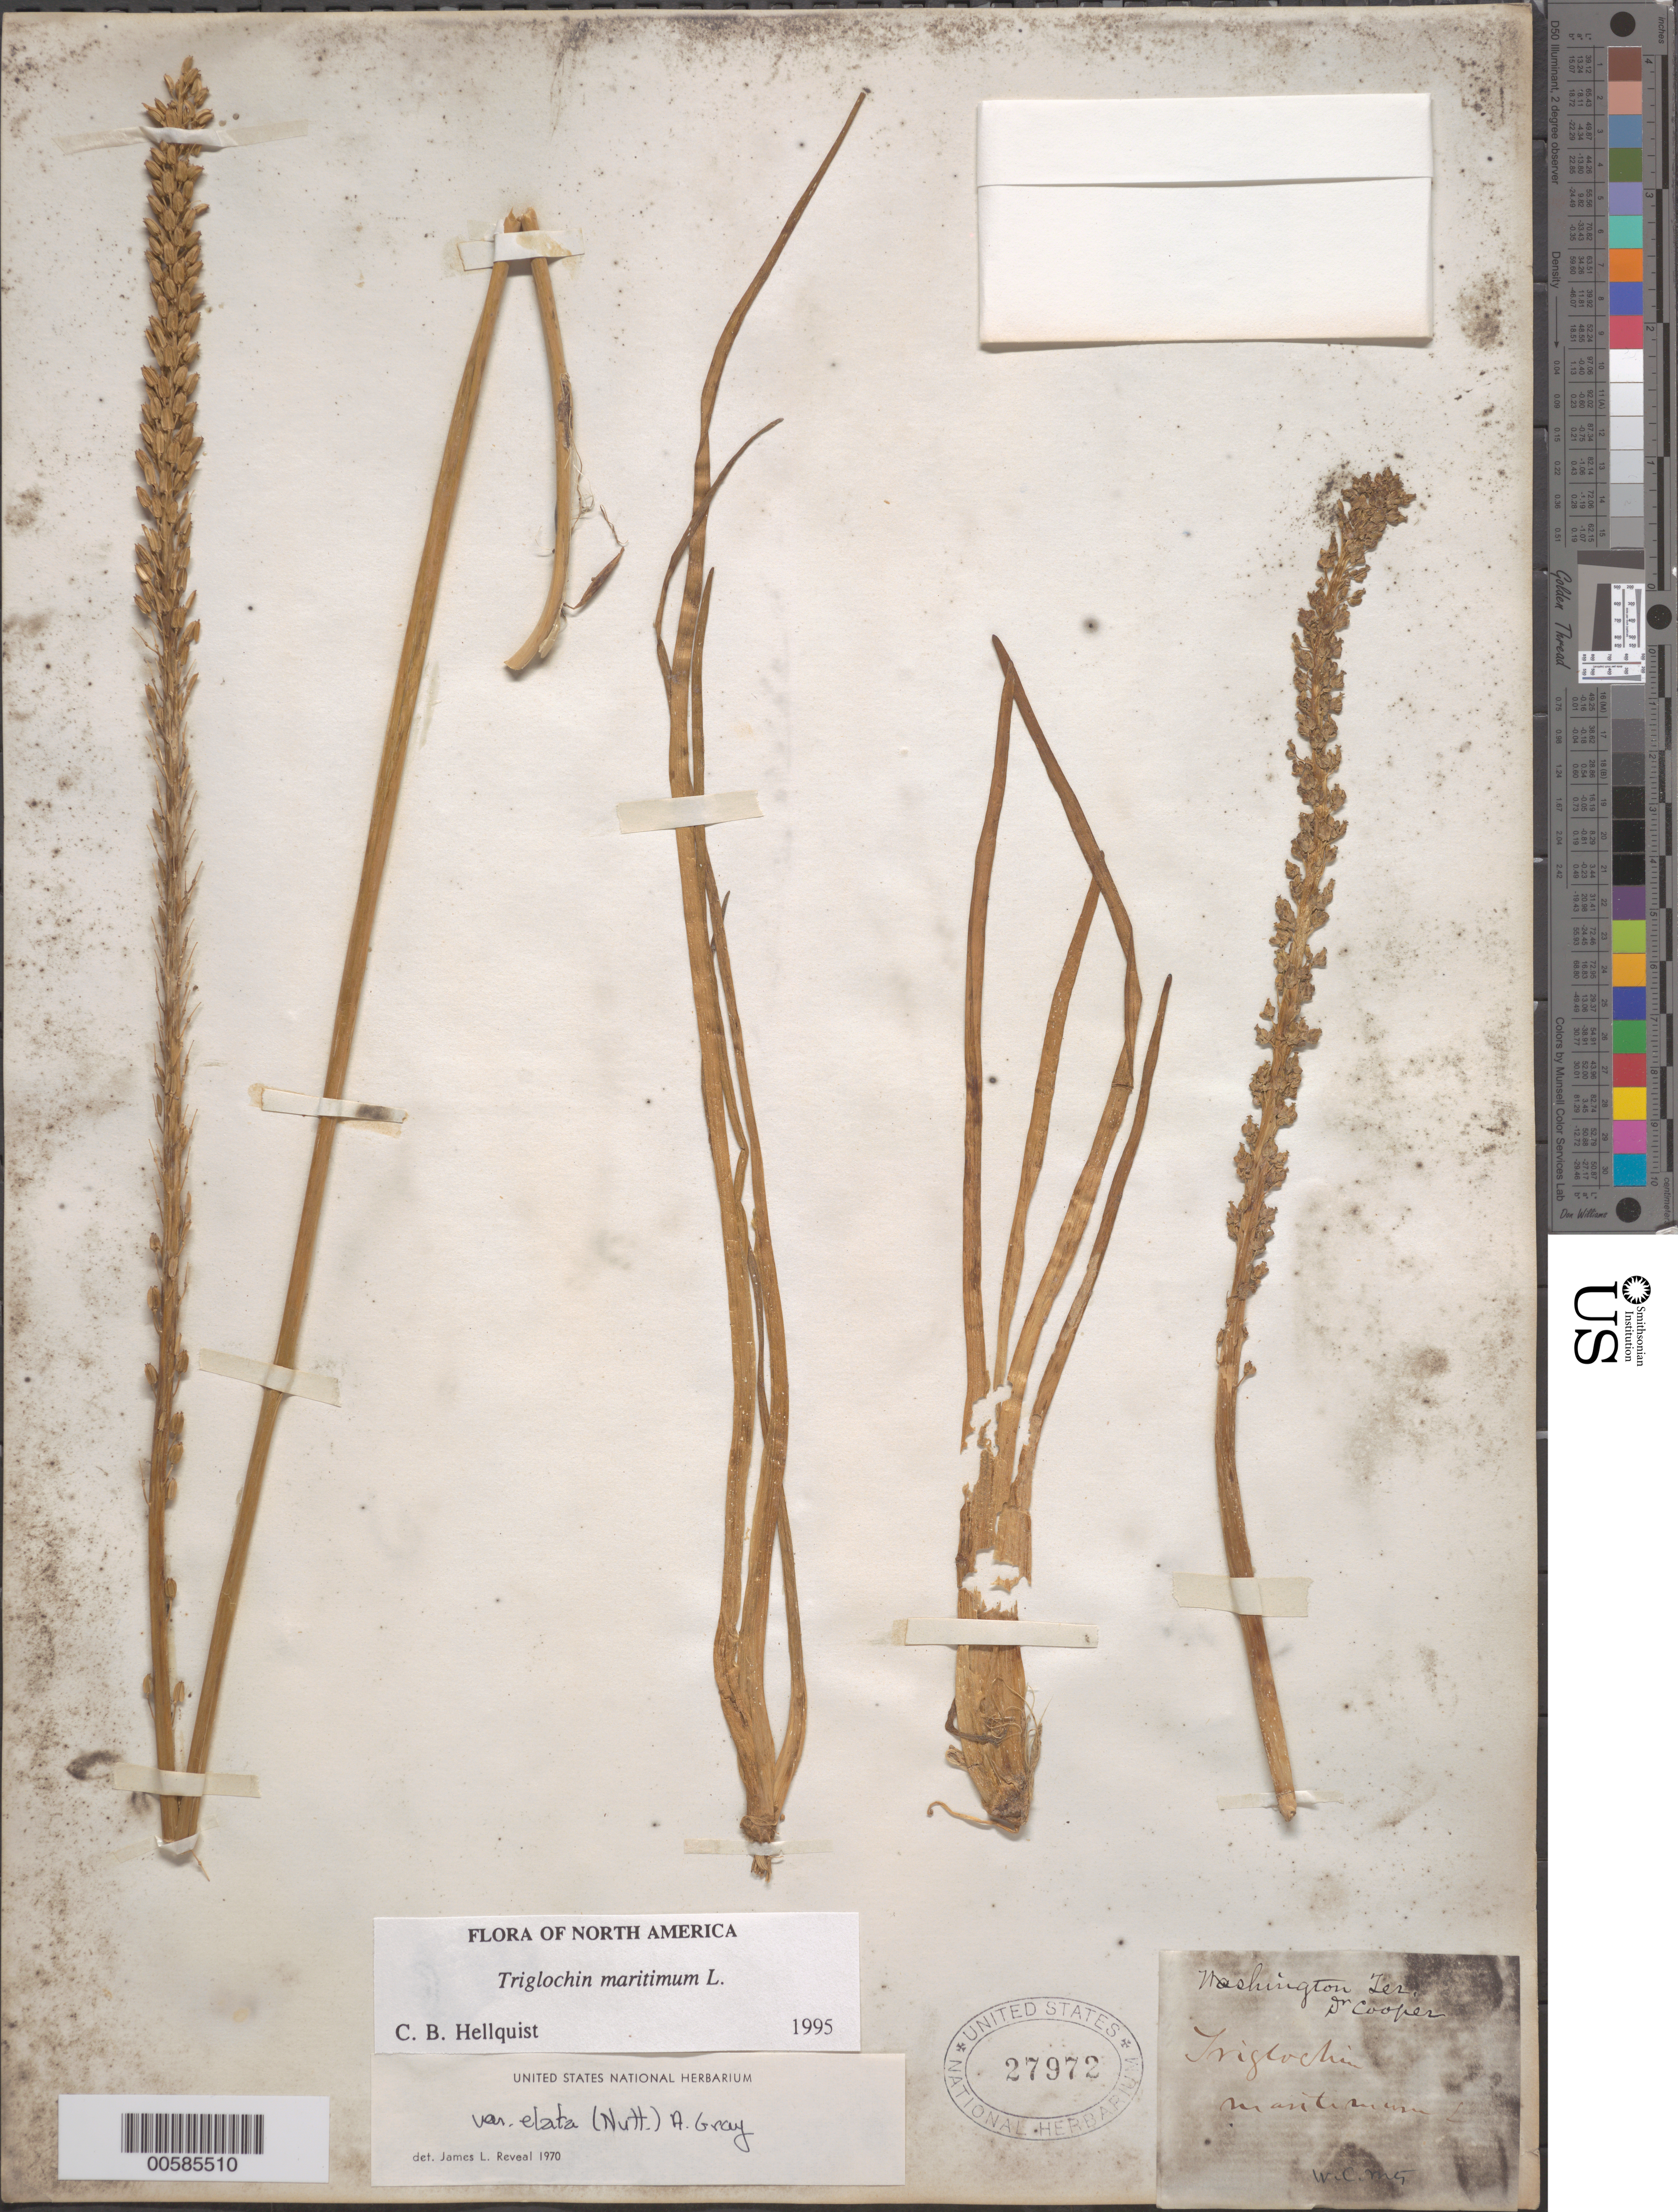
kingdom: Plantae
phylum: Tracheophyta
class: Liliopsida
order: Alismatales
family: Juncaginaceae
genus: Triglochin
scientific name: Triglochin maritima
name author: L.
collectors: -- Cooper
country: United States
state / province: Washington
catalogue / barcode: US 27972